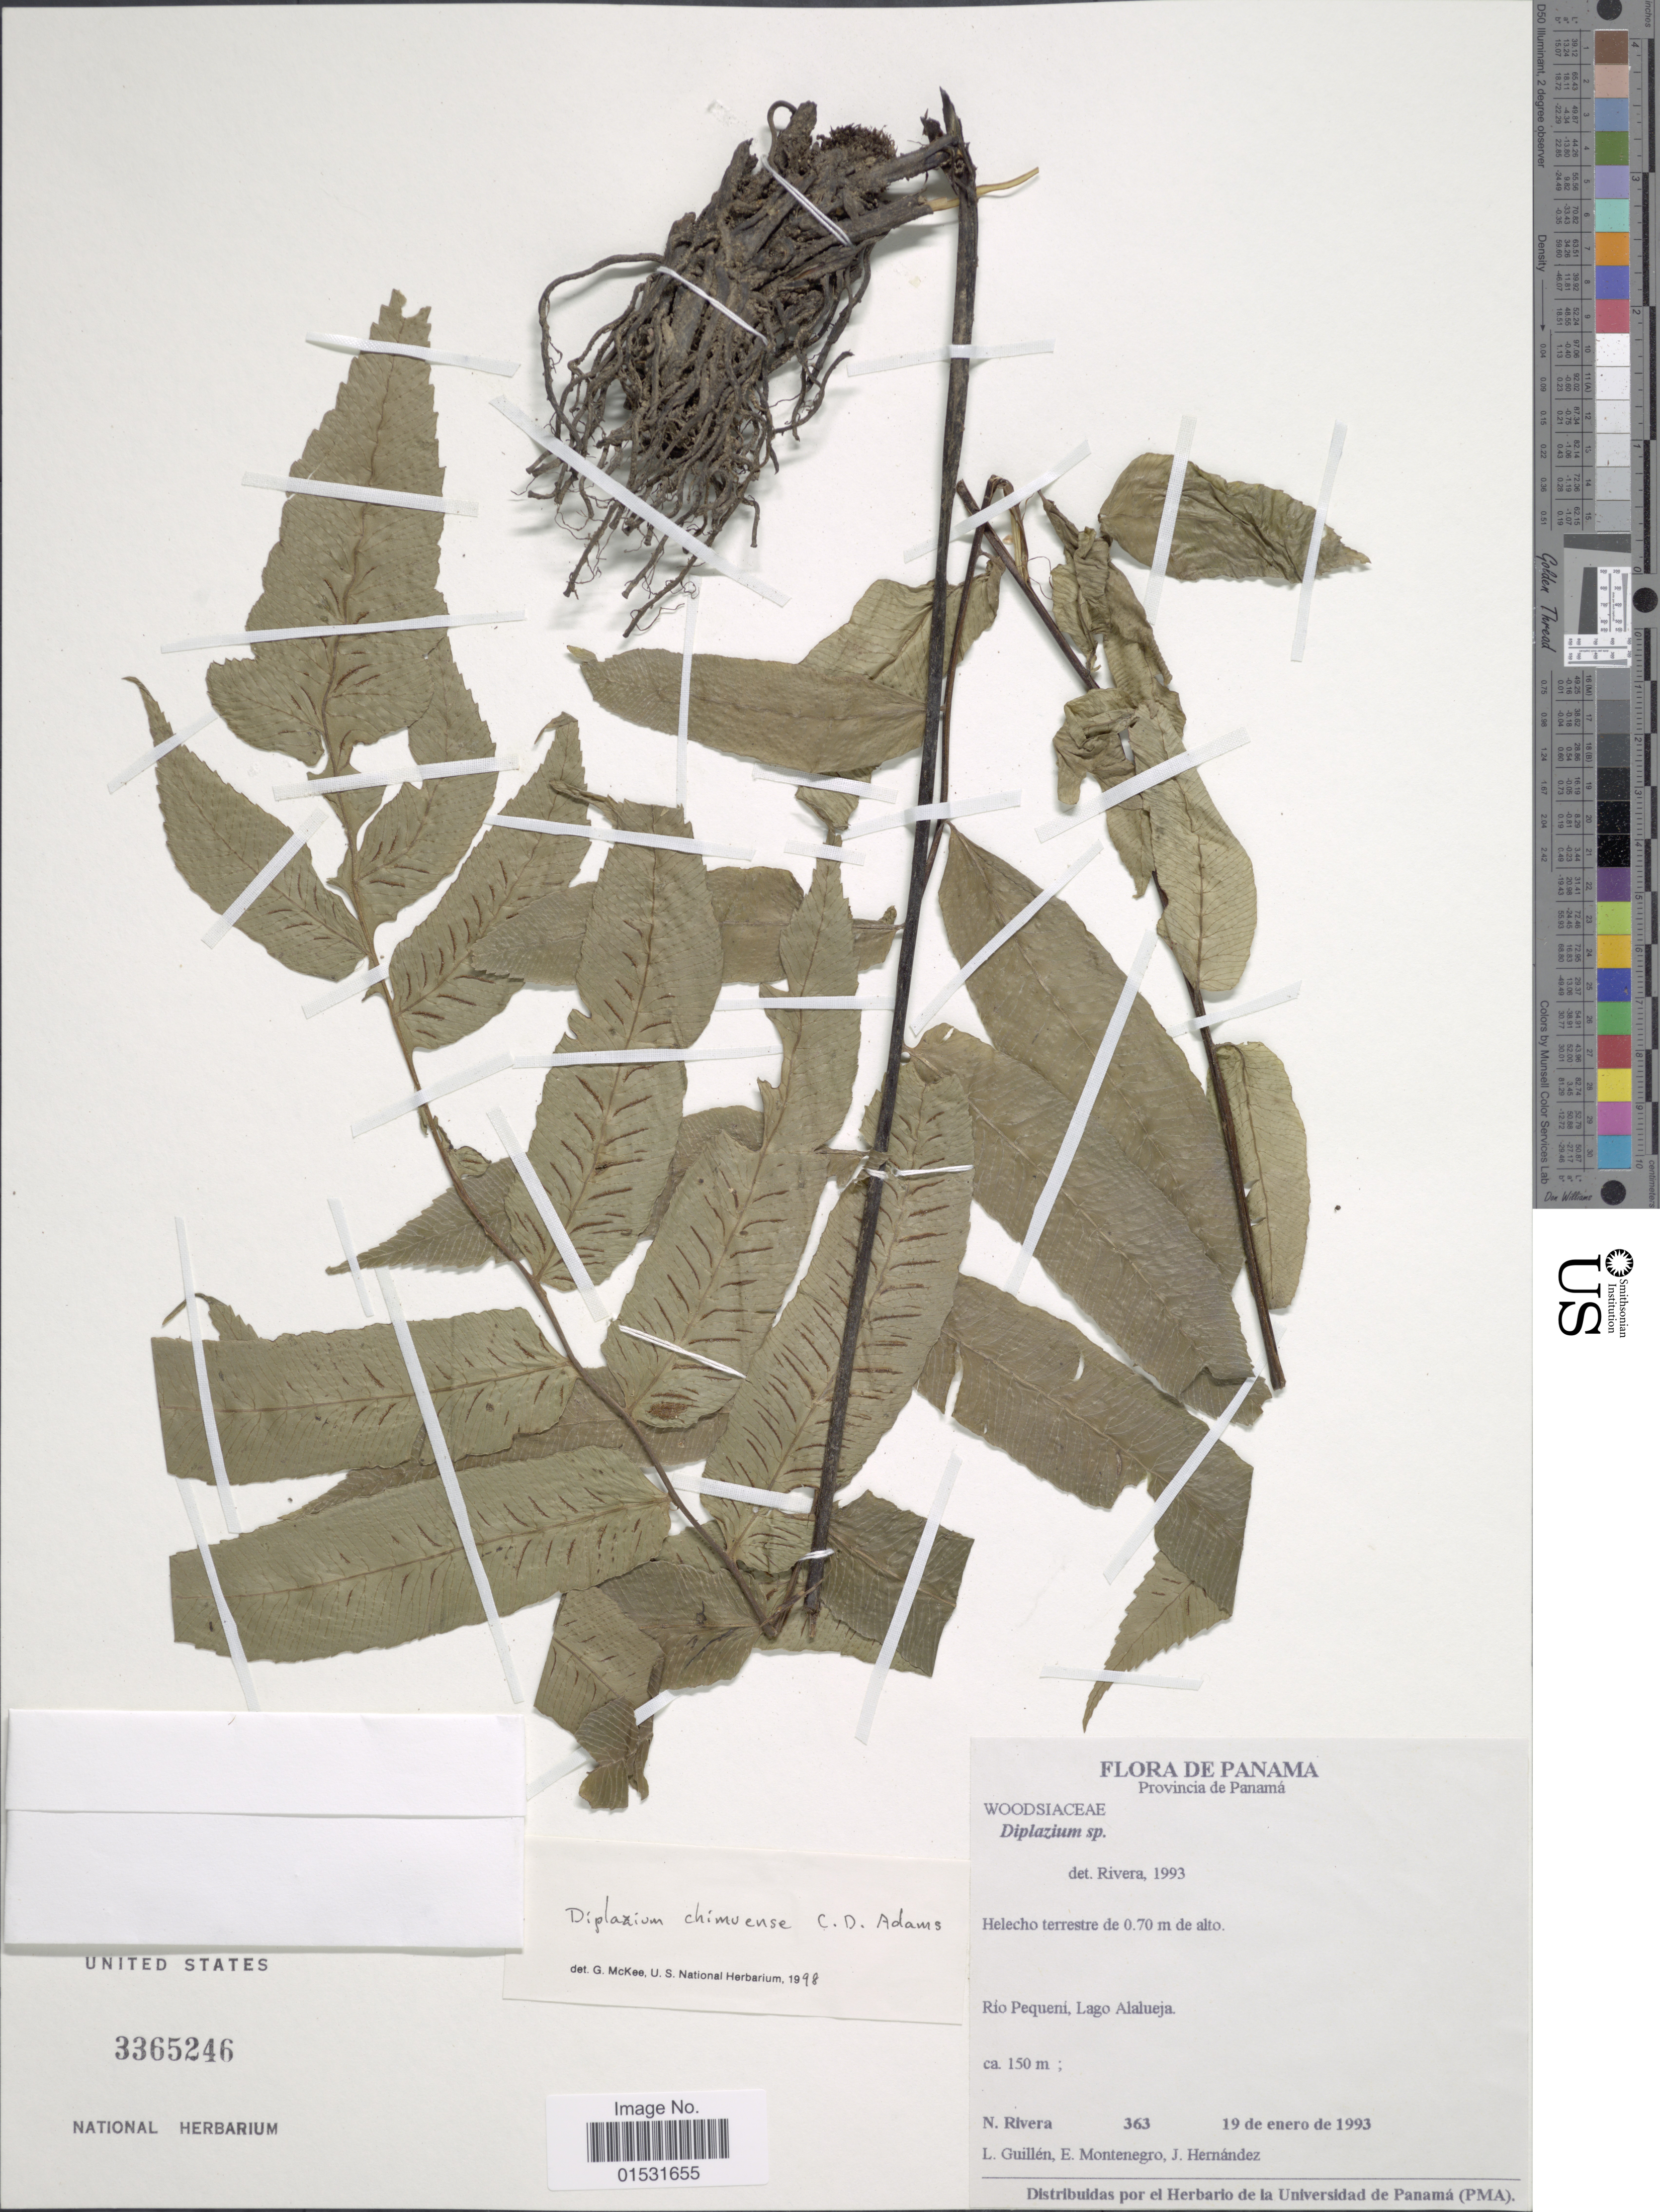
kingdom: Plantae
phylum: Tracheophyta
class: Polypodiopsida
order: Polypodiales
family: Athyriaceae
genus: Diplazium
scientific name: Diplazium chimuense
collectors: L. Guillén, E. Montenegro & J. Hernandez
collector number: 363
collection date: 1993-01-19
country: Costa Rica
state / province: Alajuela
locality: Rio Pequeni, Lago Alalueja.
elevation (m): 150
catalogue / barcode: US 3365246